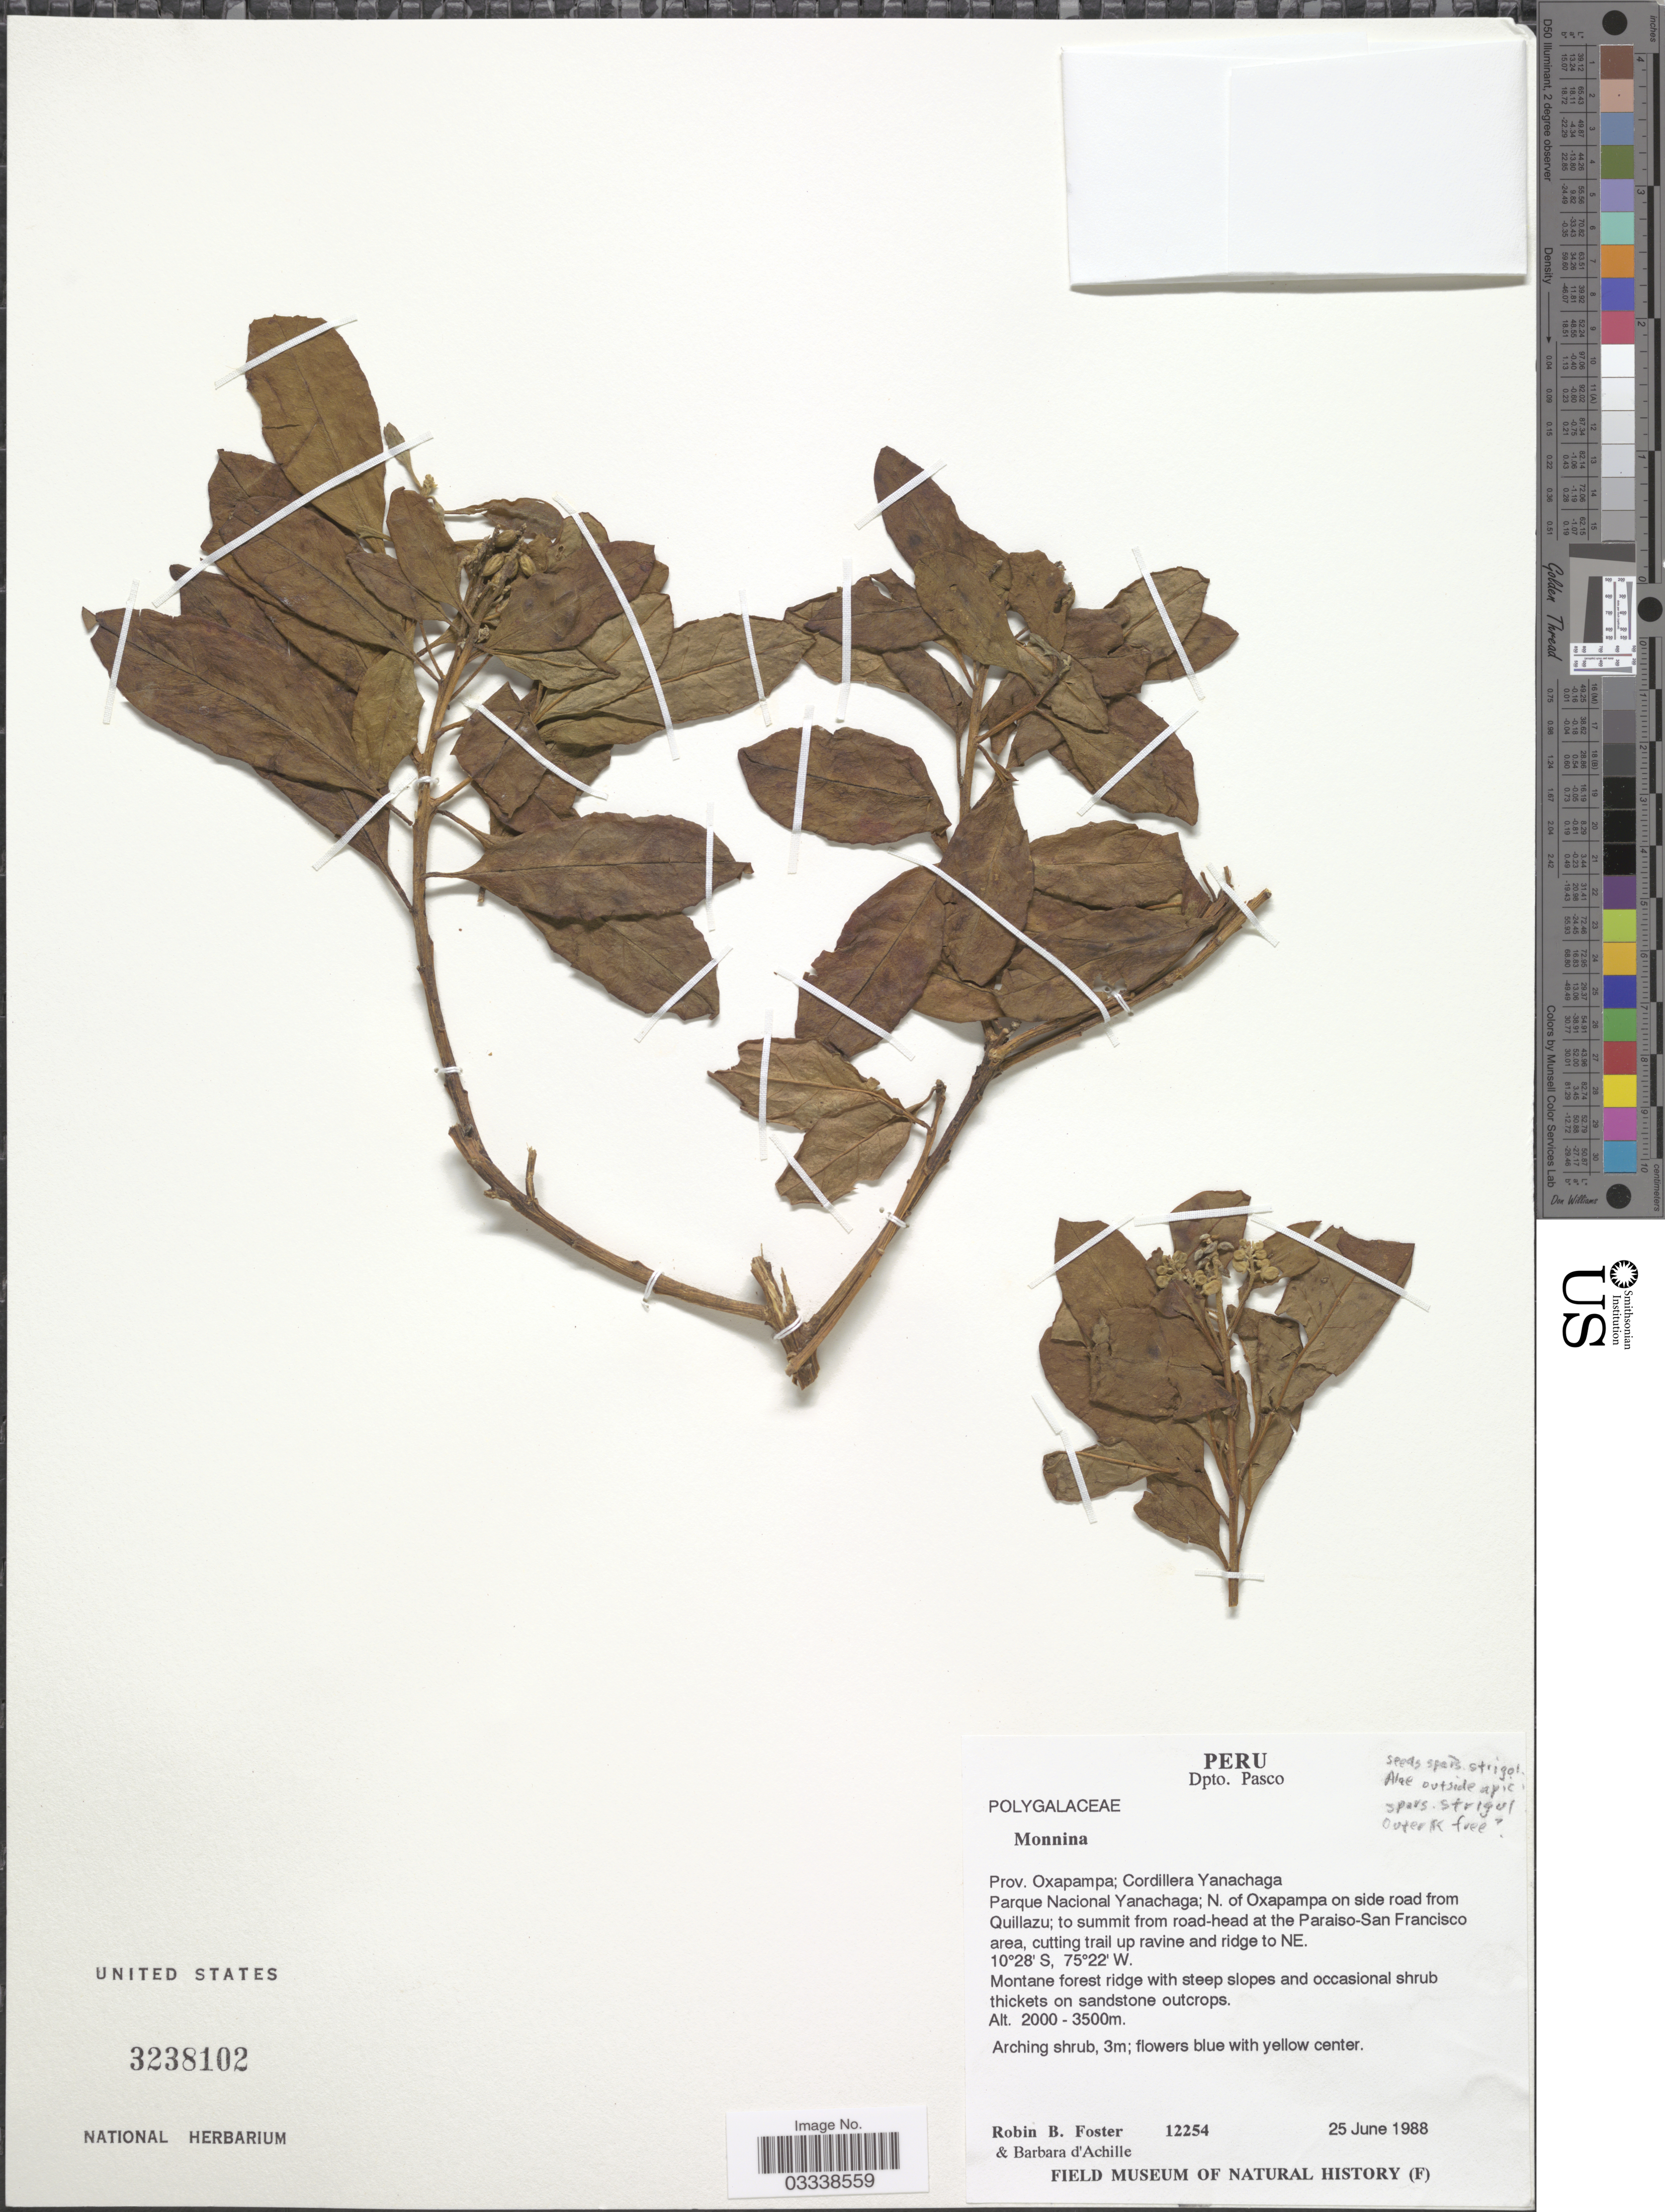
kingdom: Plantae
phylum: Tracheophyta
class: Magnoliopsida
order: Fabales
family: Polygalaceae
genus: Monnina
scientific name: Monnina sp.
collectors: R. B. Foster & B. d'Achille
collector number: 12254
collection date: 1988-06-25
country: Peru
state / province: Pasco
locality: Dpto. Pasco. Prov. Oxapampa; Cordillera Yanachaga, Parque Nacional Yanachaga; N. of Oxapampa on side road from Quillazu; to summit from road-head at the Paraiso-San Francisco area, cutting trail up ravine and ridge to NE.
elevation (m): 2000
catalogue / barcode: US 3238102